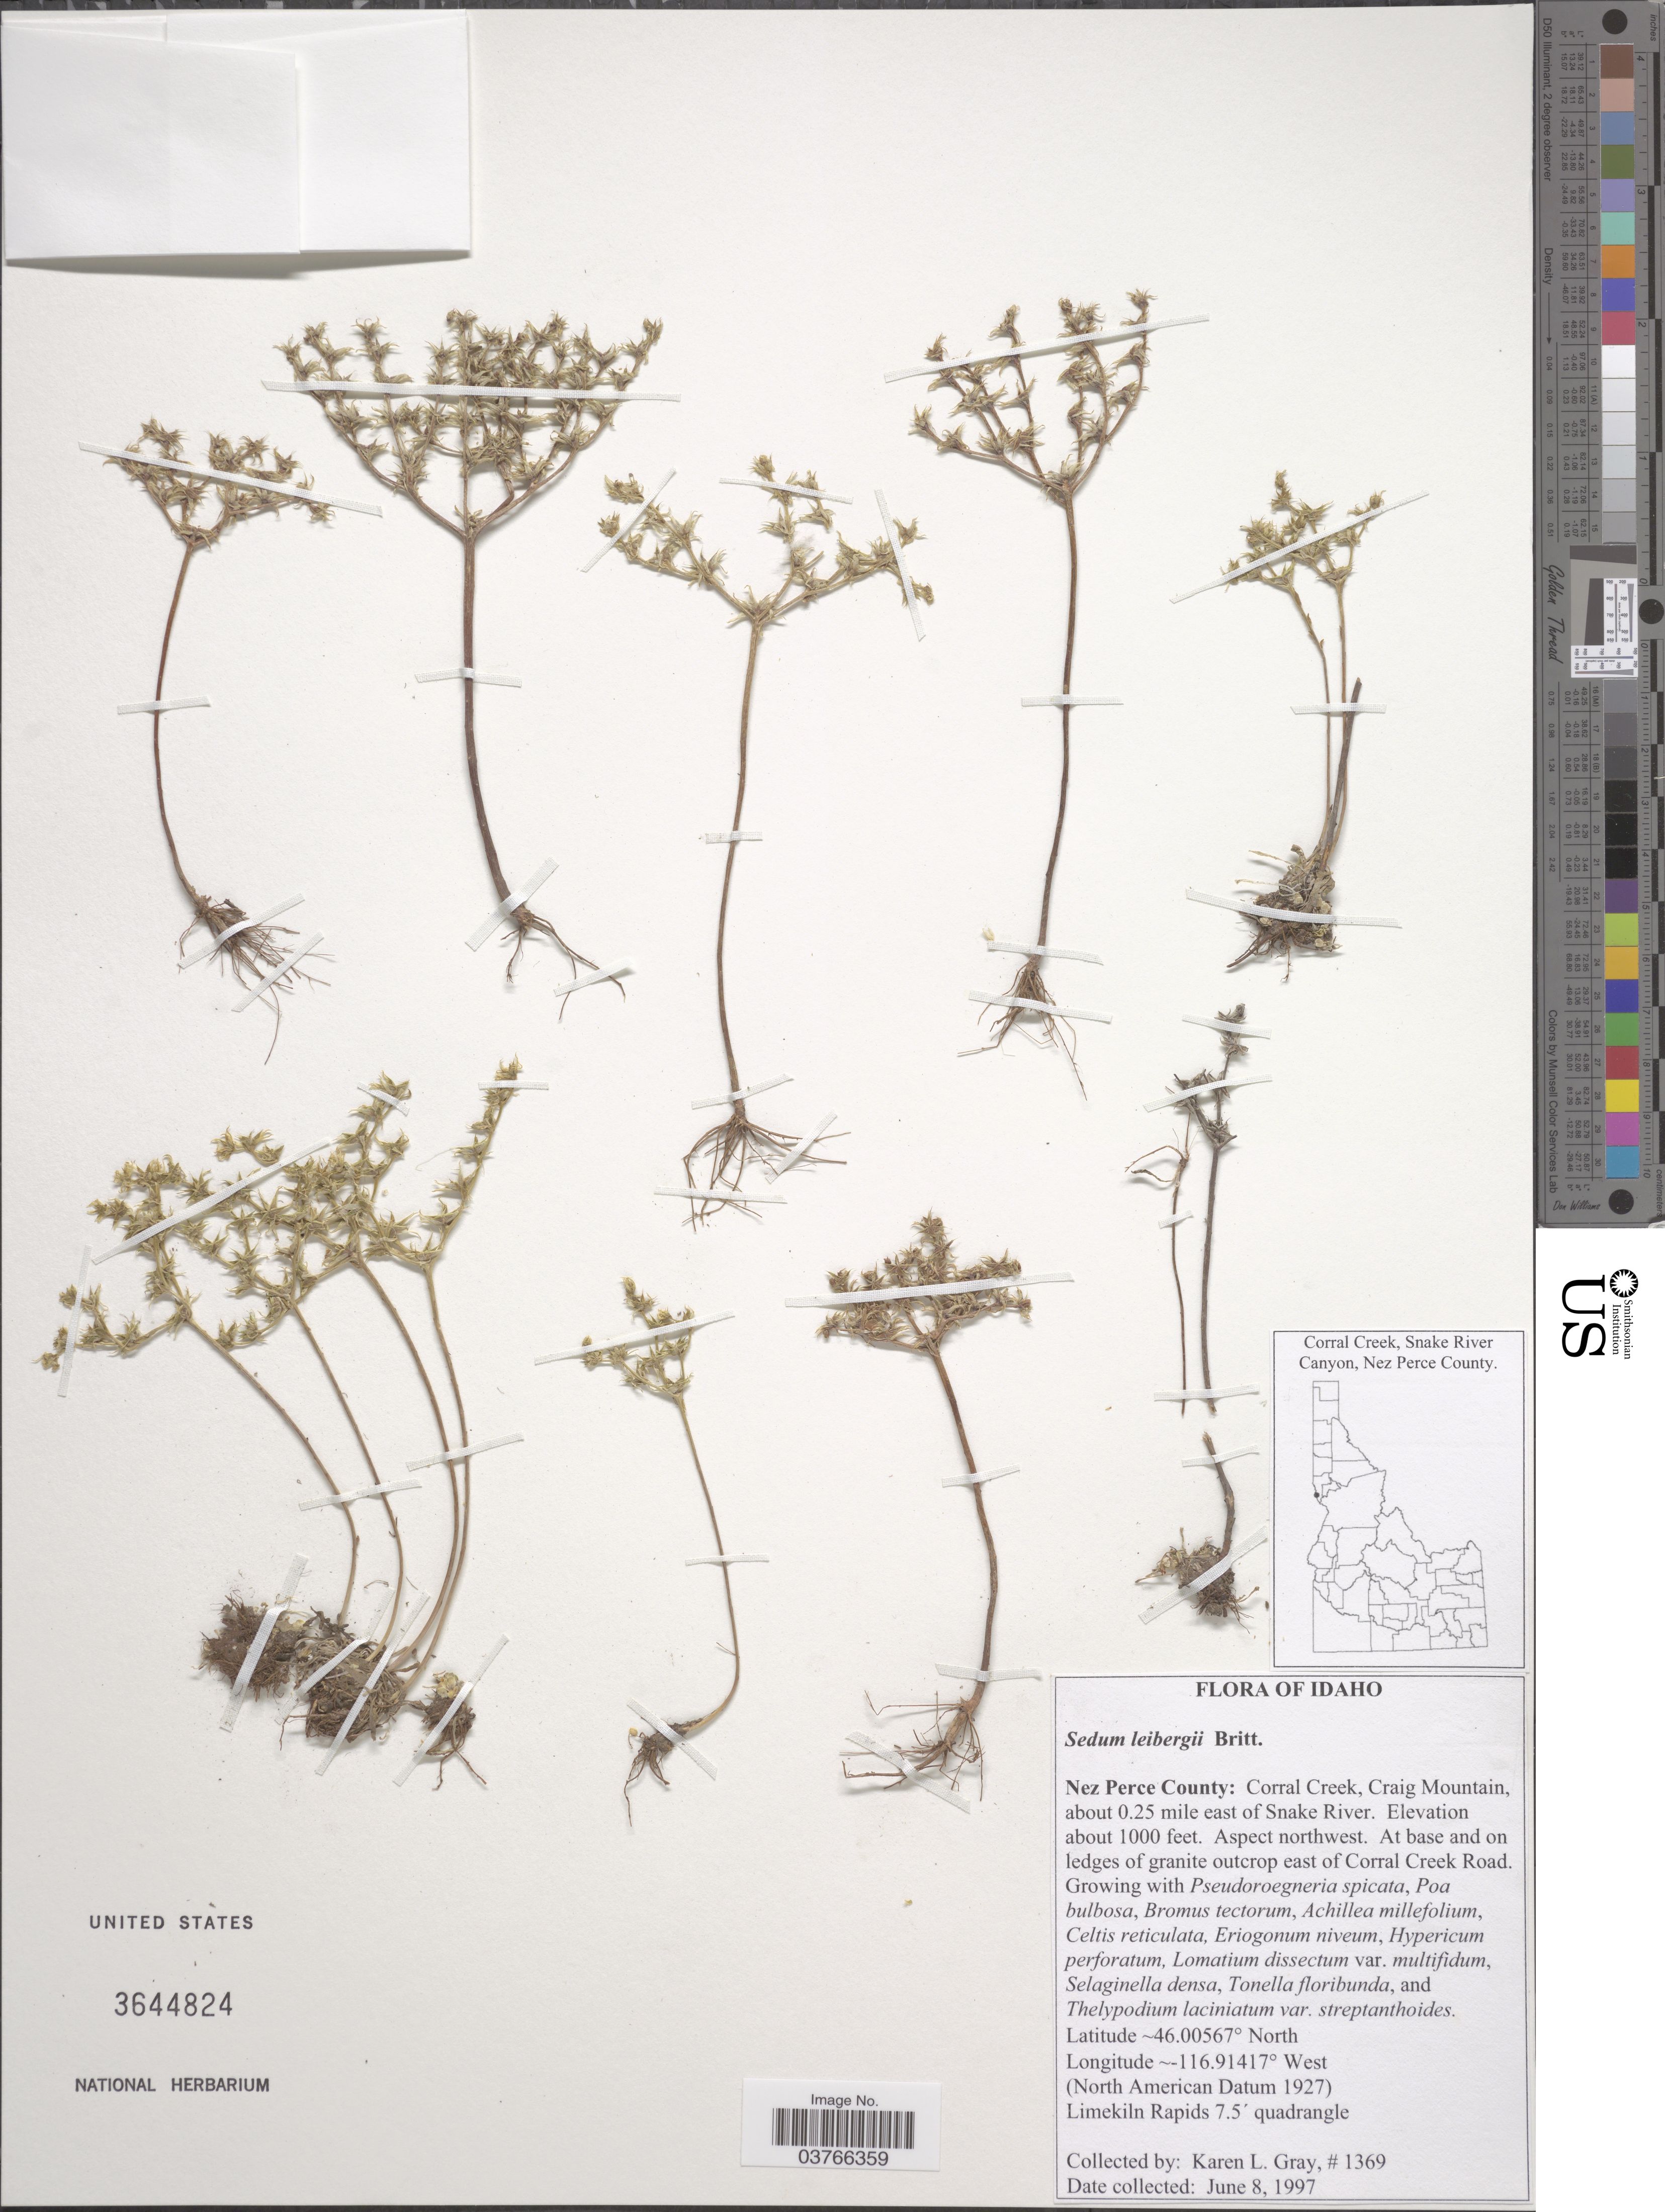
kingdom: Plantae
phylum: Tracheophyta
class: Magnoliopsida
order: Saxifragales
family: Crassulaceae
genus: Sedum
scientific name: Sedum leibergii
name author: Britton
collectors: K. L. Gray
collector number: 1369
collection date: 1997-06-08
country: United States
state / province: Idaho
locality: Nez Perce County: Corral Creek, Craig Mountain, about 0.25 mile east of Snake River. Aspect northwest. East of Corral Creek Road.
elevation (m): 305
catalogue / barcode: US 3644824